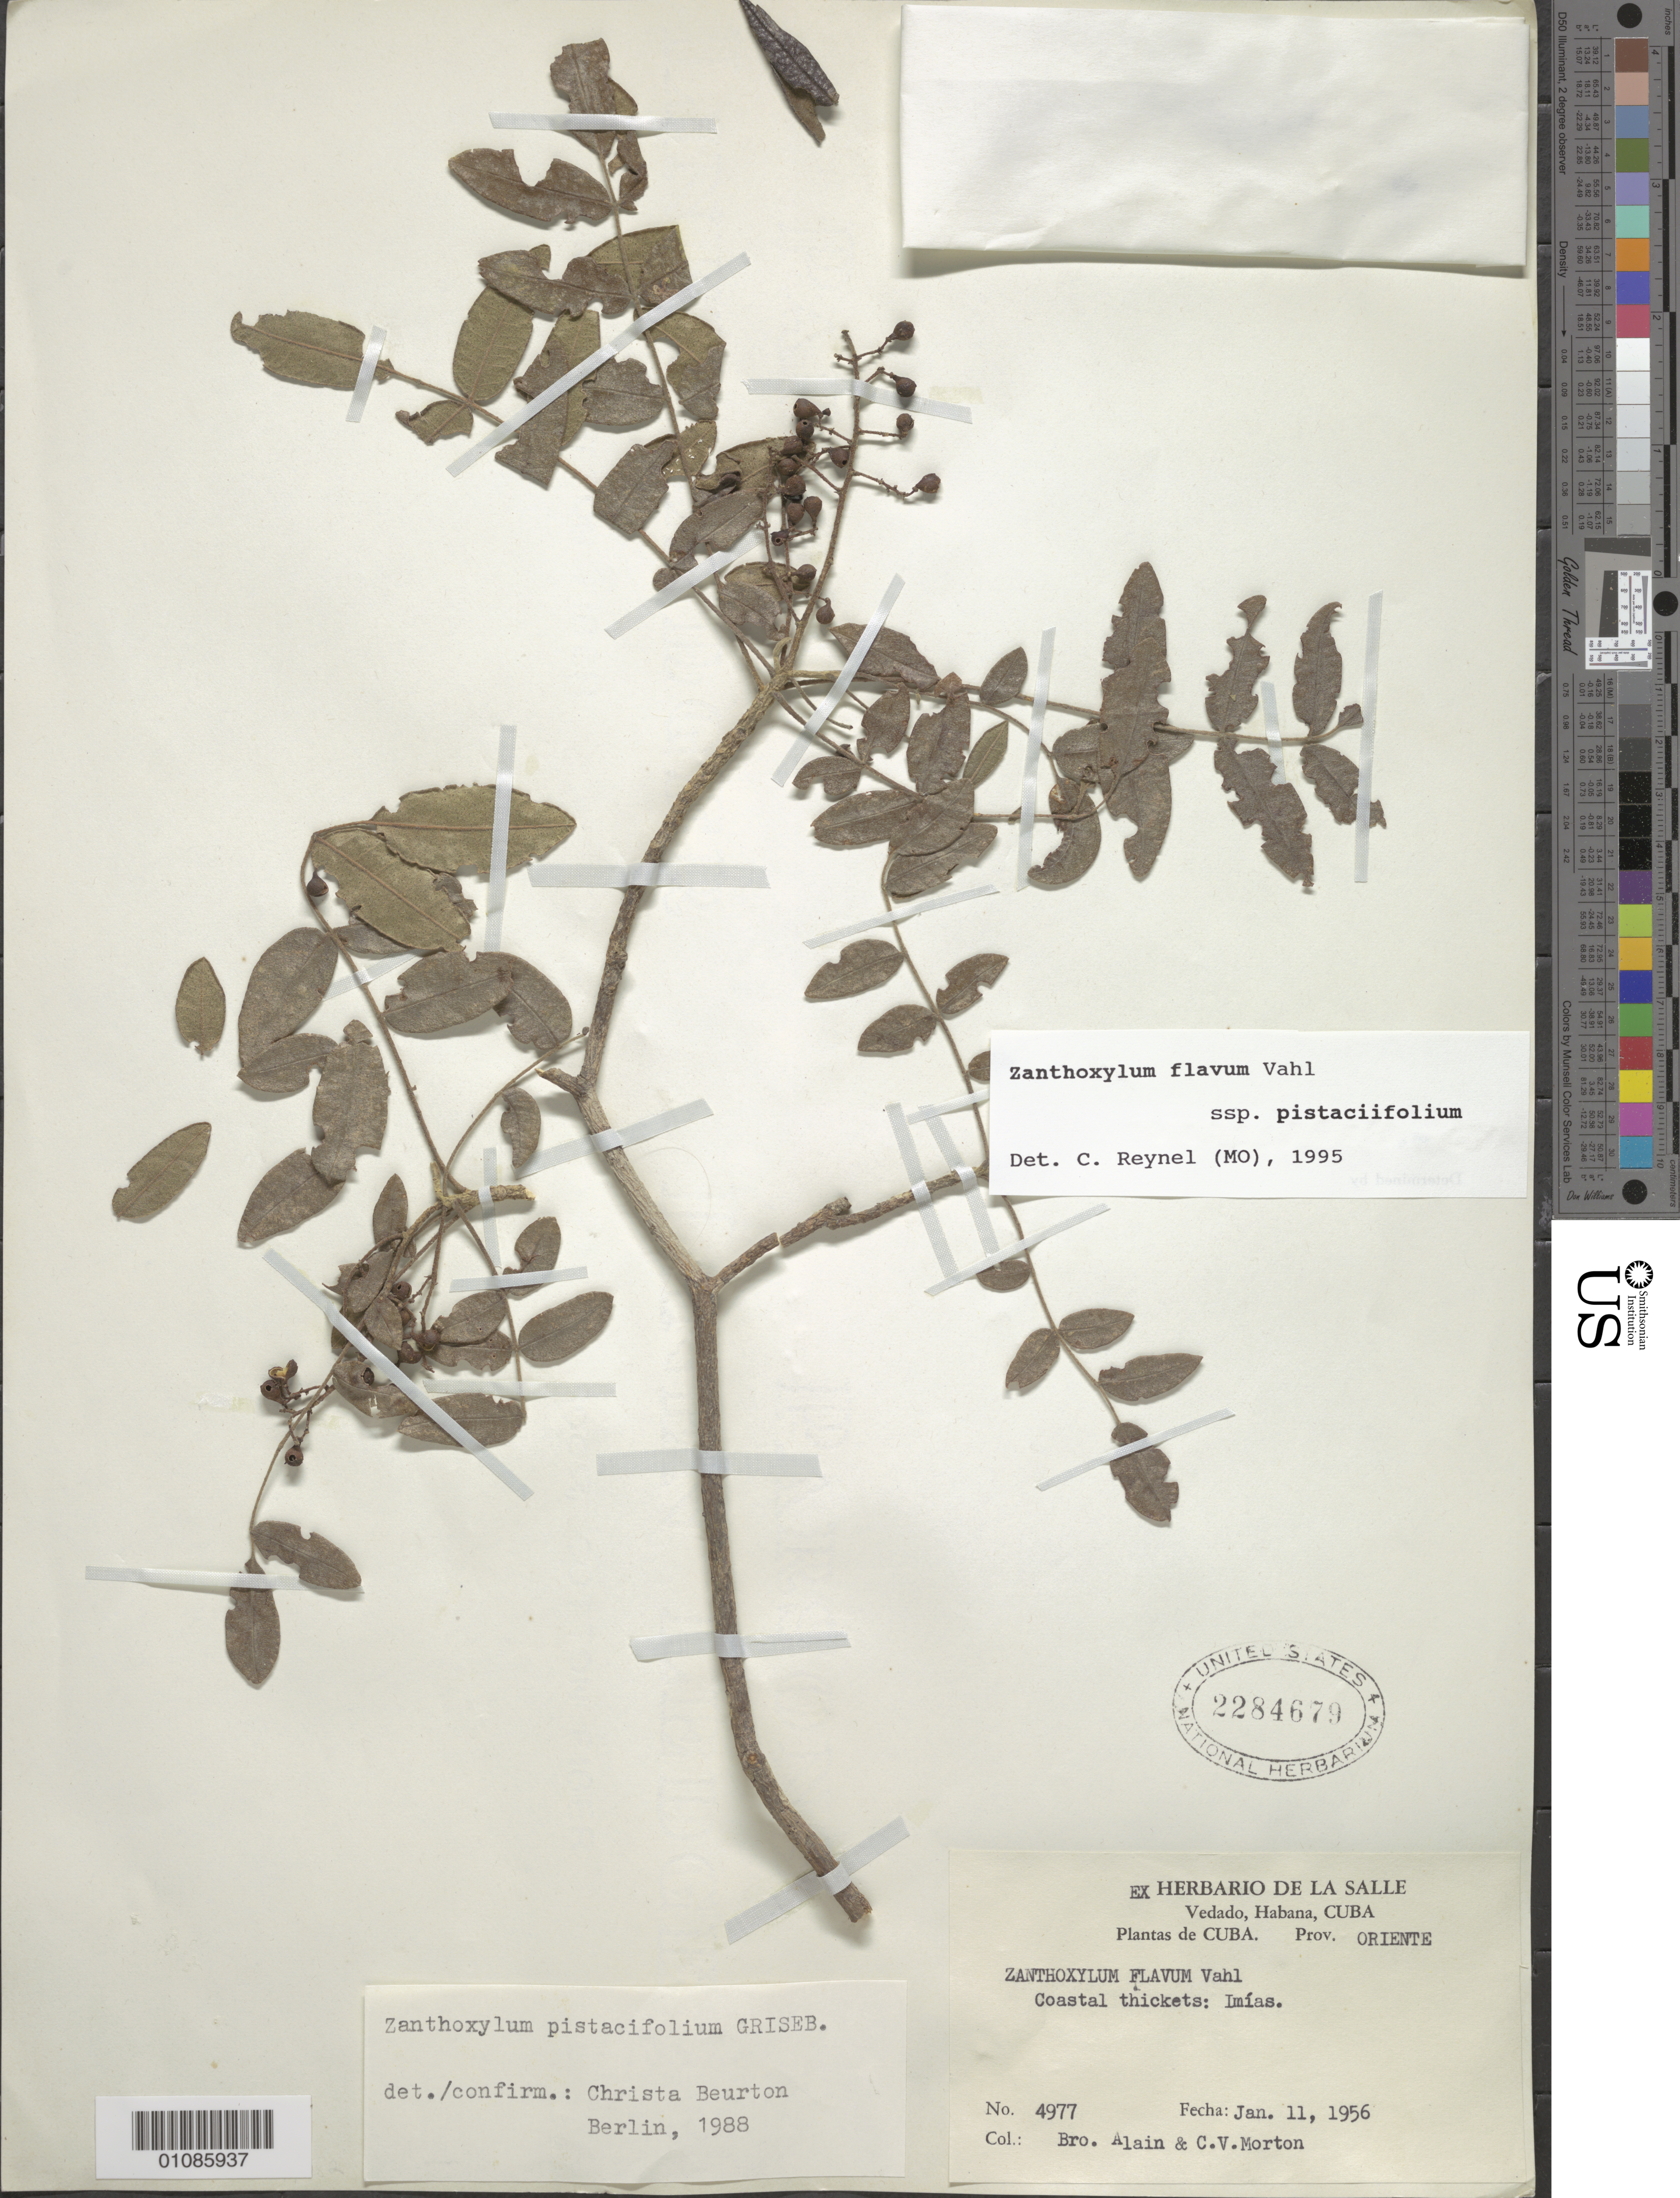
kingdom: Plantae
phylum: Tracheophyta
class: Magnoliopsida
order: Sapindales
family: Rutaceae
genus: Zanthoxylum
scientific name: Zanthoxylum pistaciifolium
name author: Griseb.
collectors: A. H. Liogier & C. V. Morton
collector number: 4977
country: Cuba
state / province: Guantanamo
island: Cuba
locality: Coastal thickets: Imias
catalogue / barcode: US 2284679